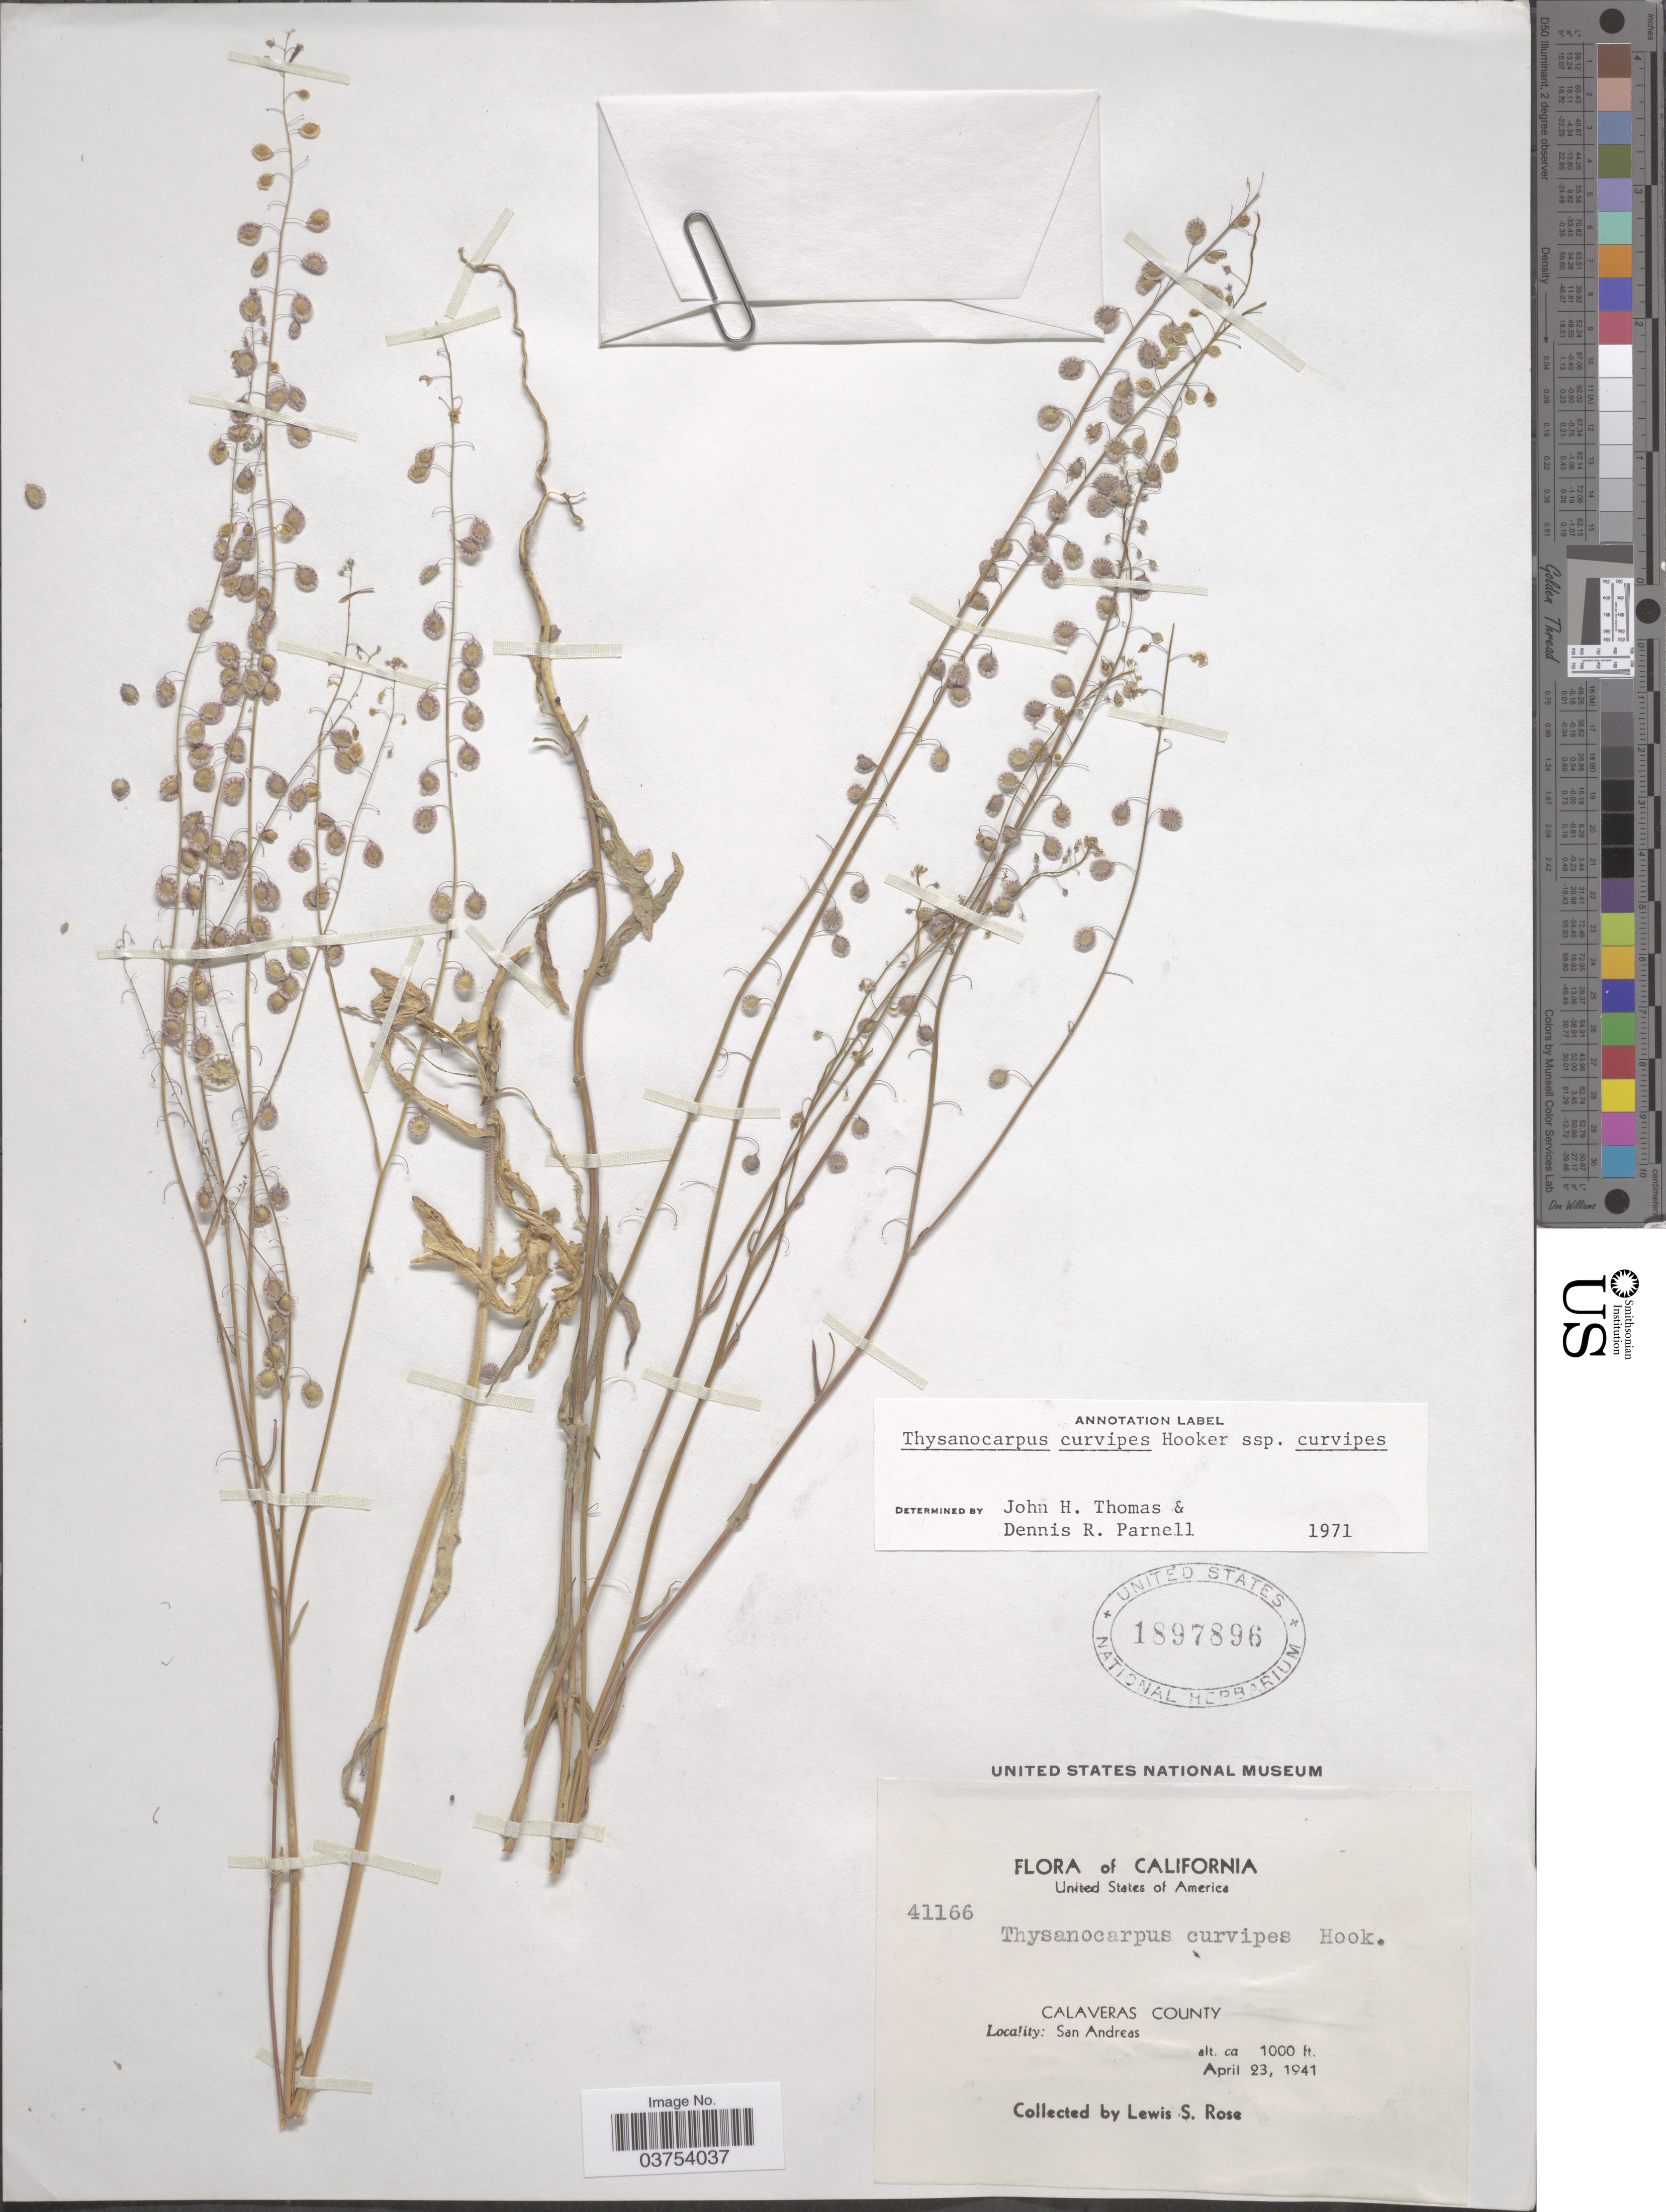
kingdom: Plantae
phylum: Tracheophyta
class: Magnoliopsida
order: Brassicales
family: Brassicaceae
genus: Thysanocarpus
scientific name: Thysanocarpus curvipes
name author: Hook.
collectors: L. S. Rose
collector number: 41166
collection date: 1941-04-23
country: United States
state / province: California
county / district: Calaveras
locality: United States of America. Calaveras County. San Andreas.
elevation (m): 305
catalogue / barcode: US 1897896